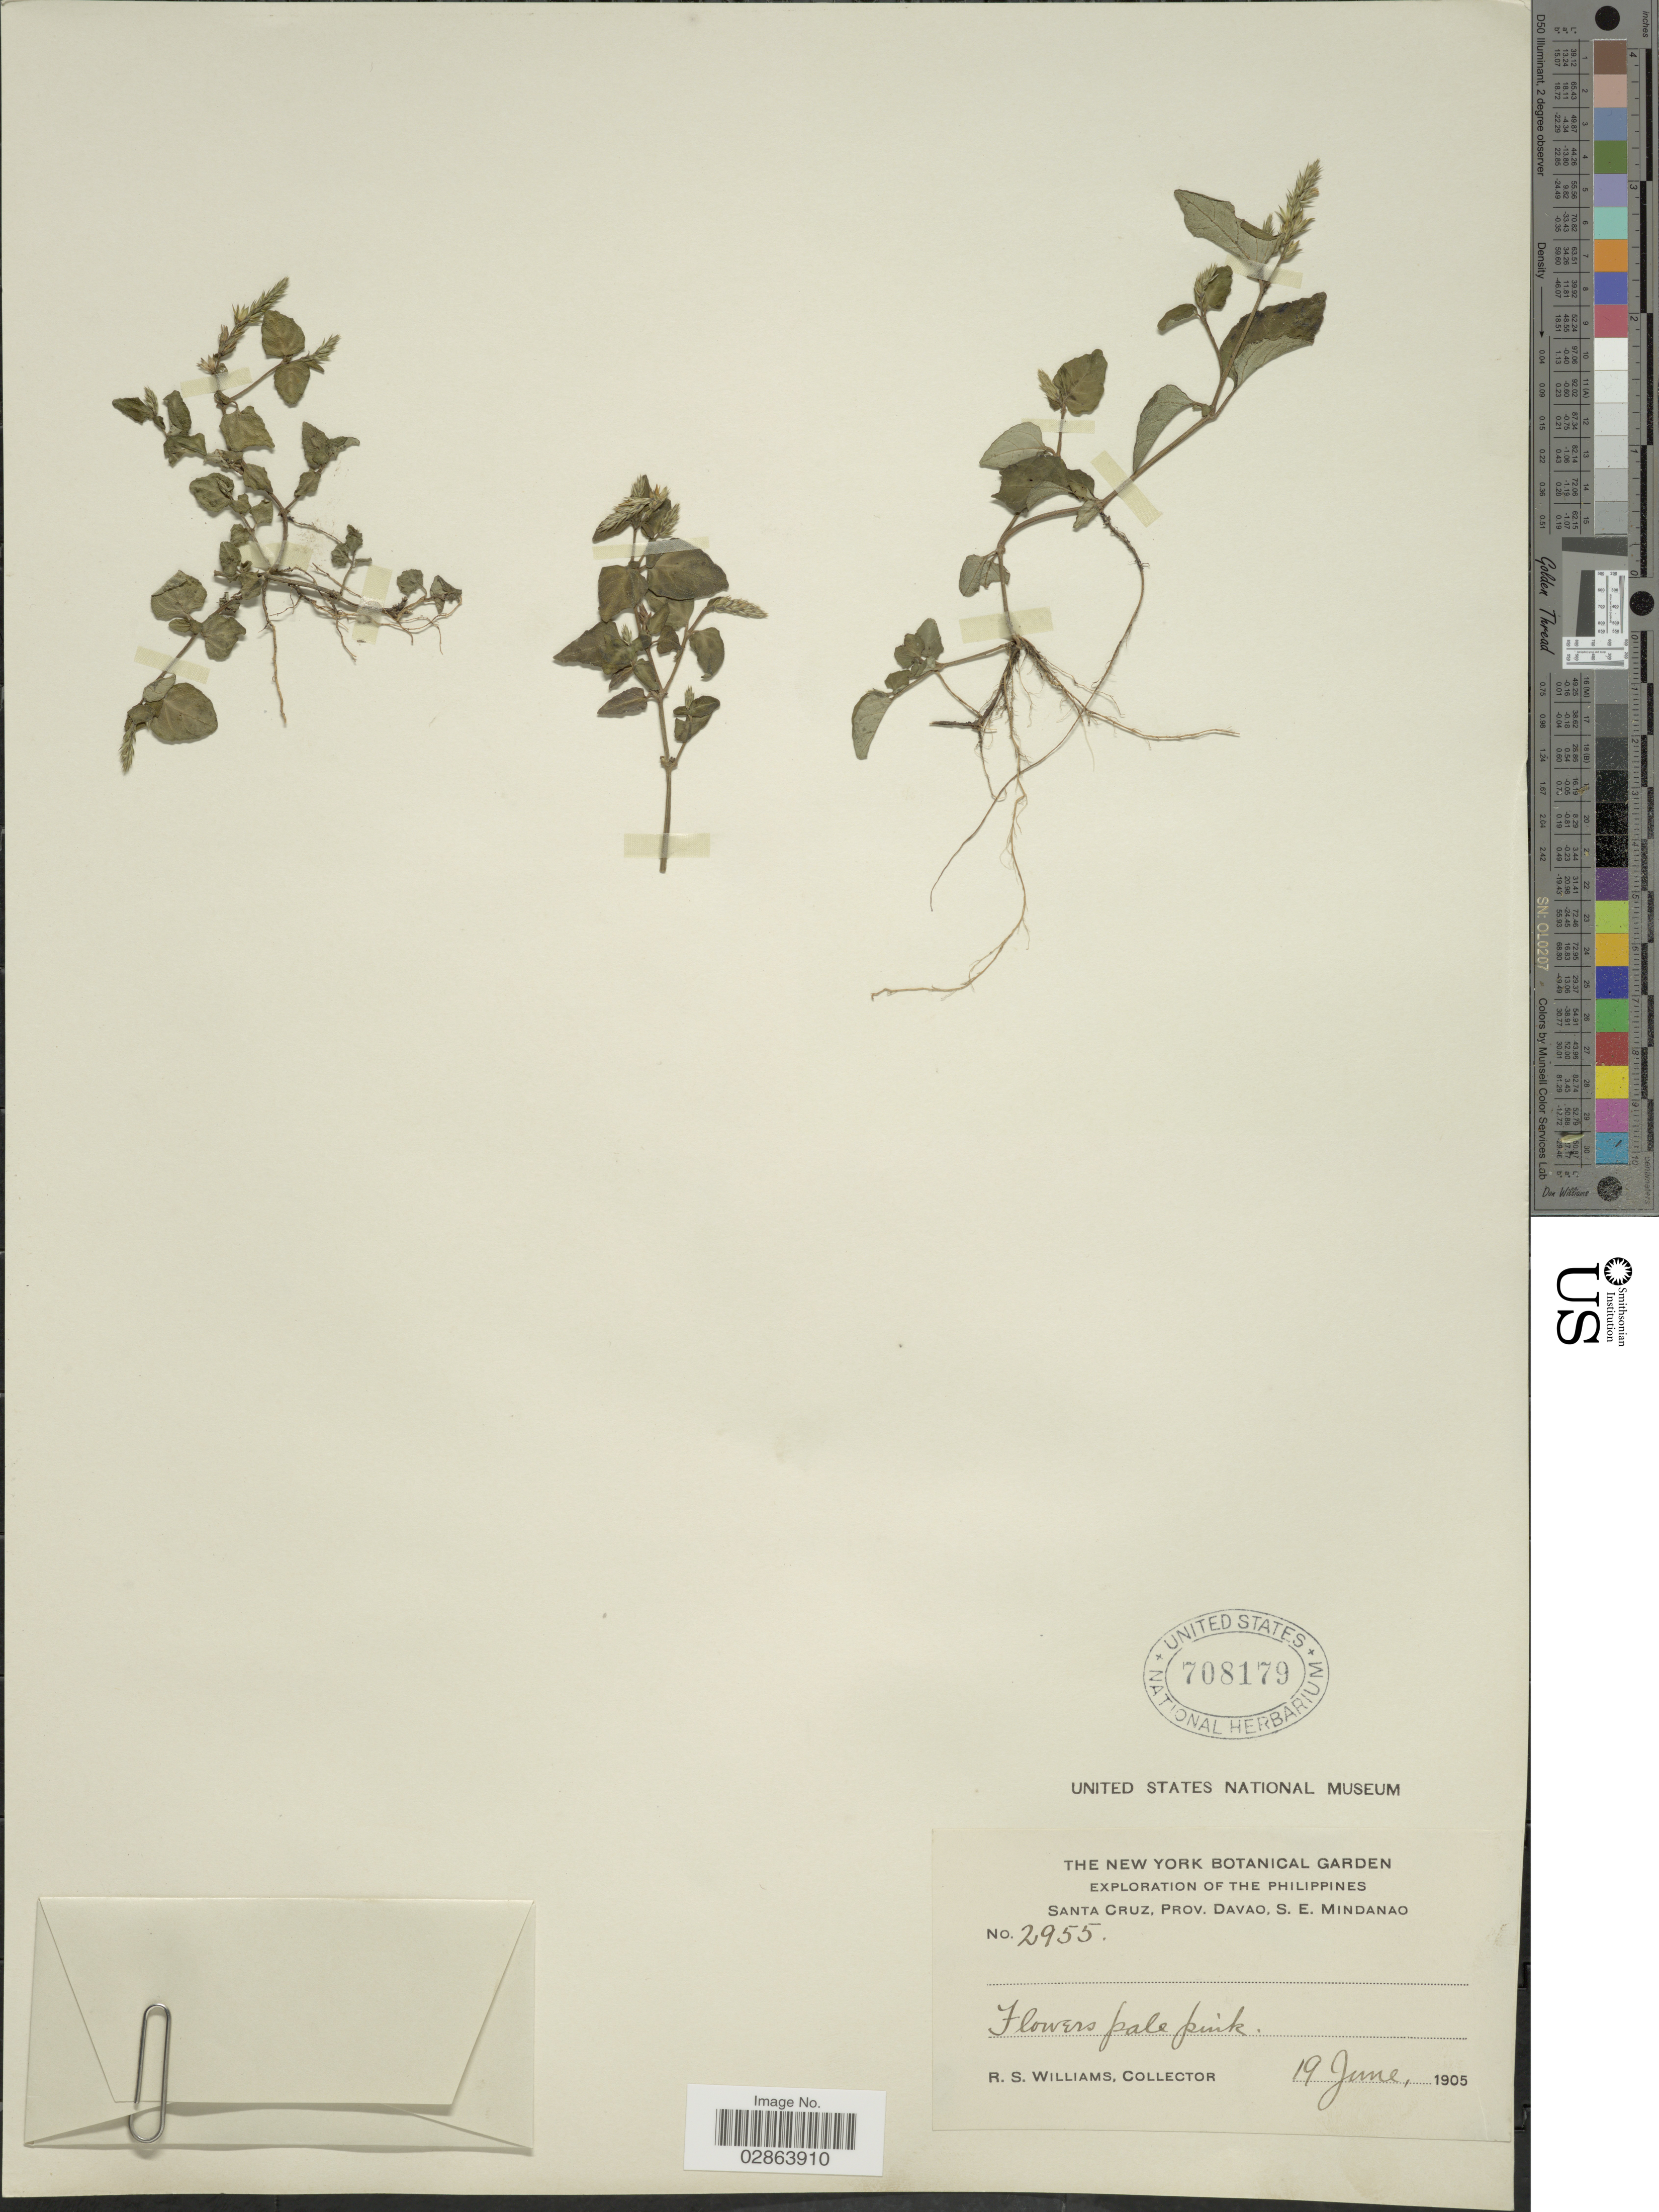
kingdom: Plantae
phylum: Tracheophyta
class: Magnoliopsida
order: Lamiales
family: Acanthaceae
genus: Lepidagathis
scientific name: Lepidagathis tenuis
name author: C.B. Clarke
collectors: R. S. Williams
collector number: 2955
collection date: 1905-06-19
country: Philippines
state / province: Davao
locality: Santa Cruz, Prov. Davao, S.E. Mindanao.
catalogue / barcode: US 708179